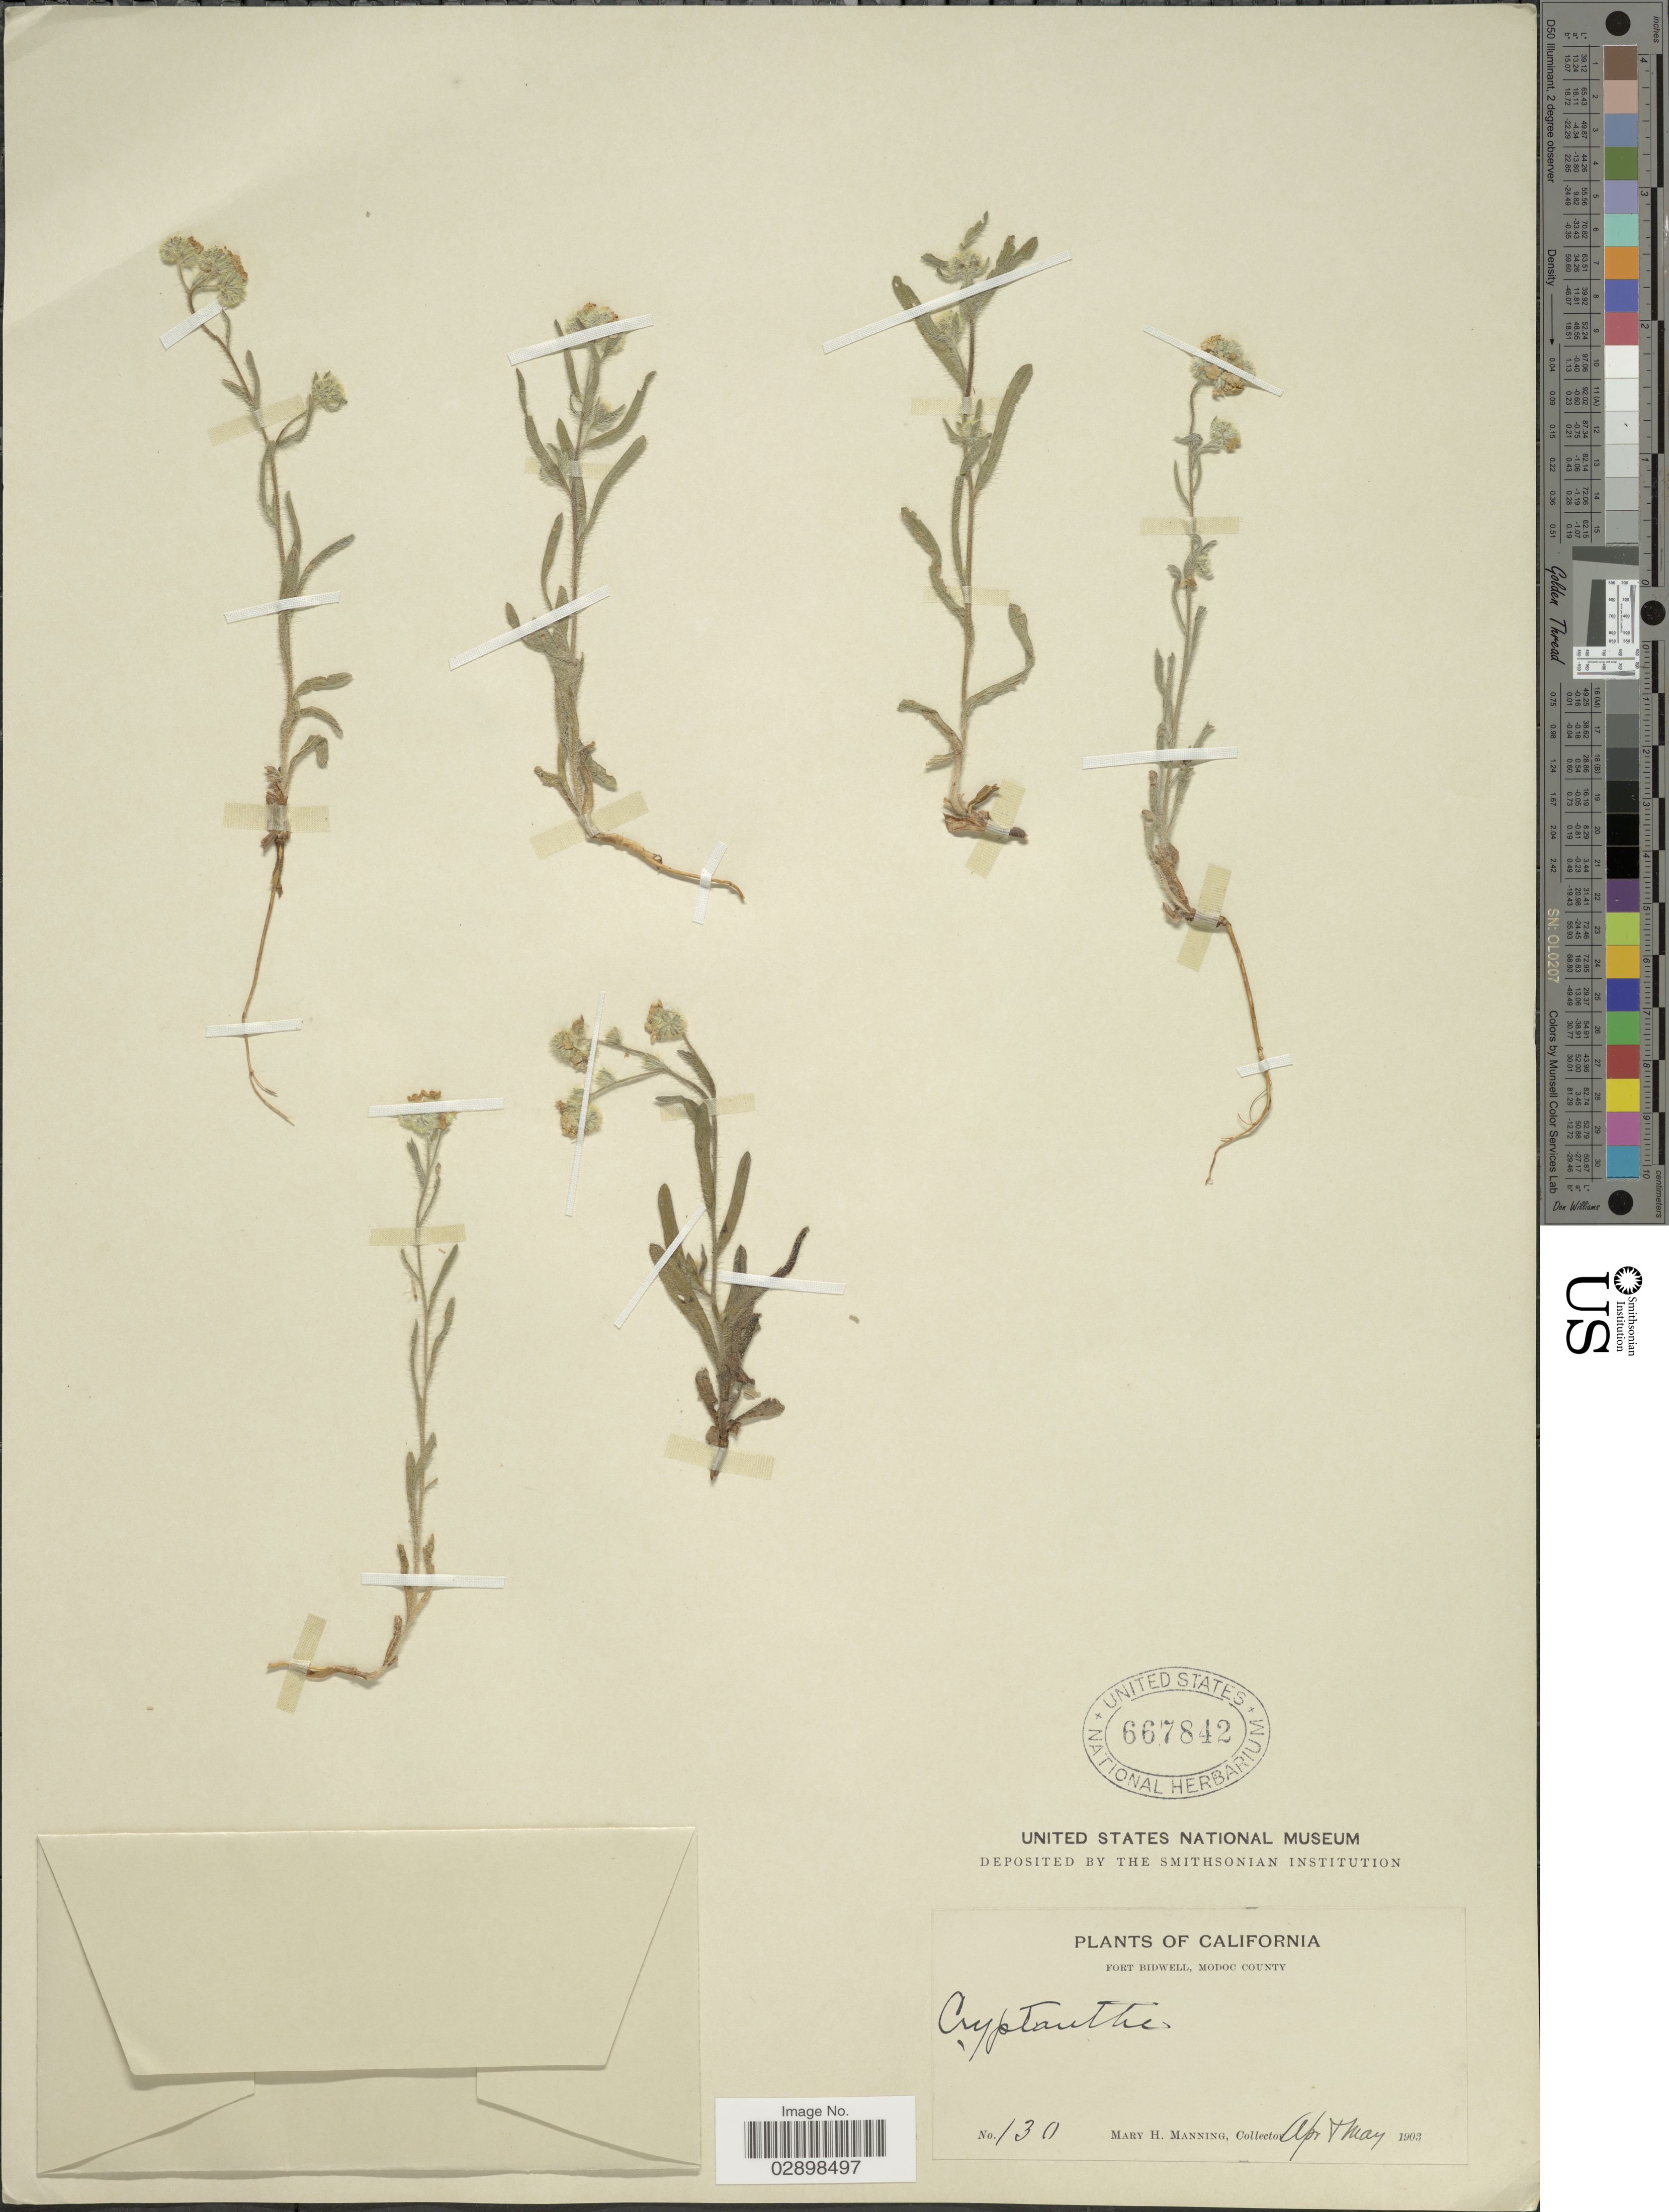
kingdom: Plantae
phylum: Tracheophyta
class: Magnoliopsida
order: Boraginales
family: Boraginaceae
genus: Cryptantha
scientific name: Cryptantha sp.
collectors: M. Manning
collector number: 130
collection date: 1903-04/1903-05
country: United States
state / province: California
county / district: Modoc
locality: Fort Bidwell, Modoc County.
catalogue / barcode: US 667842